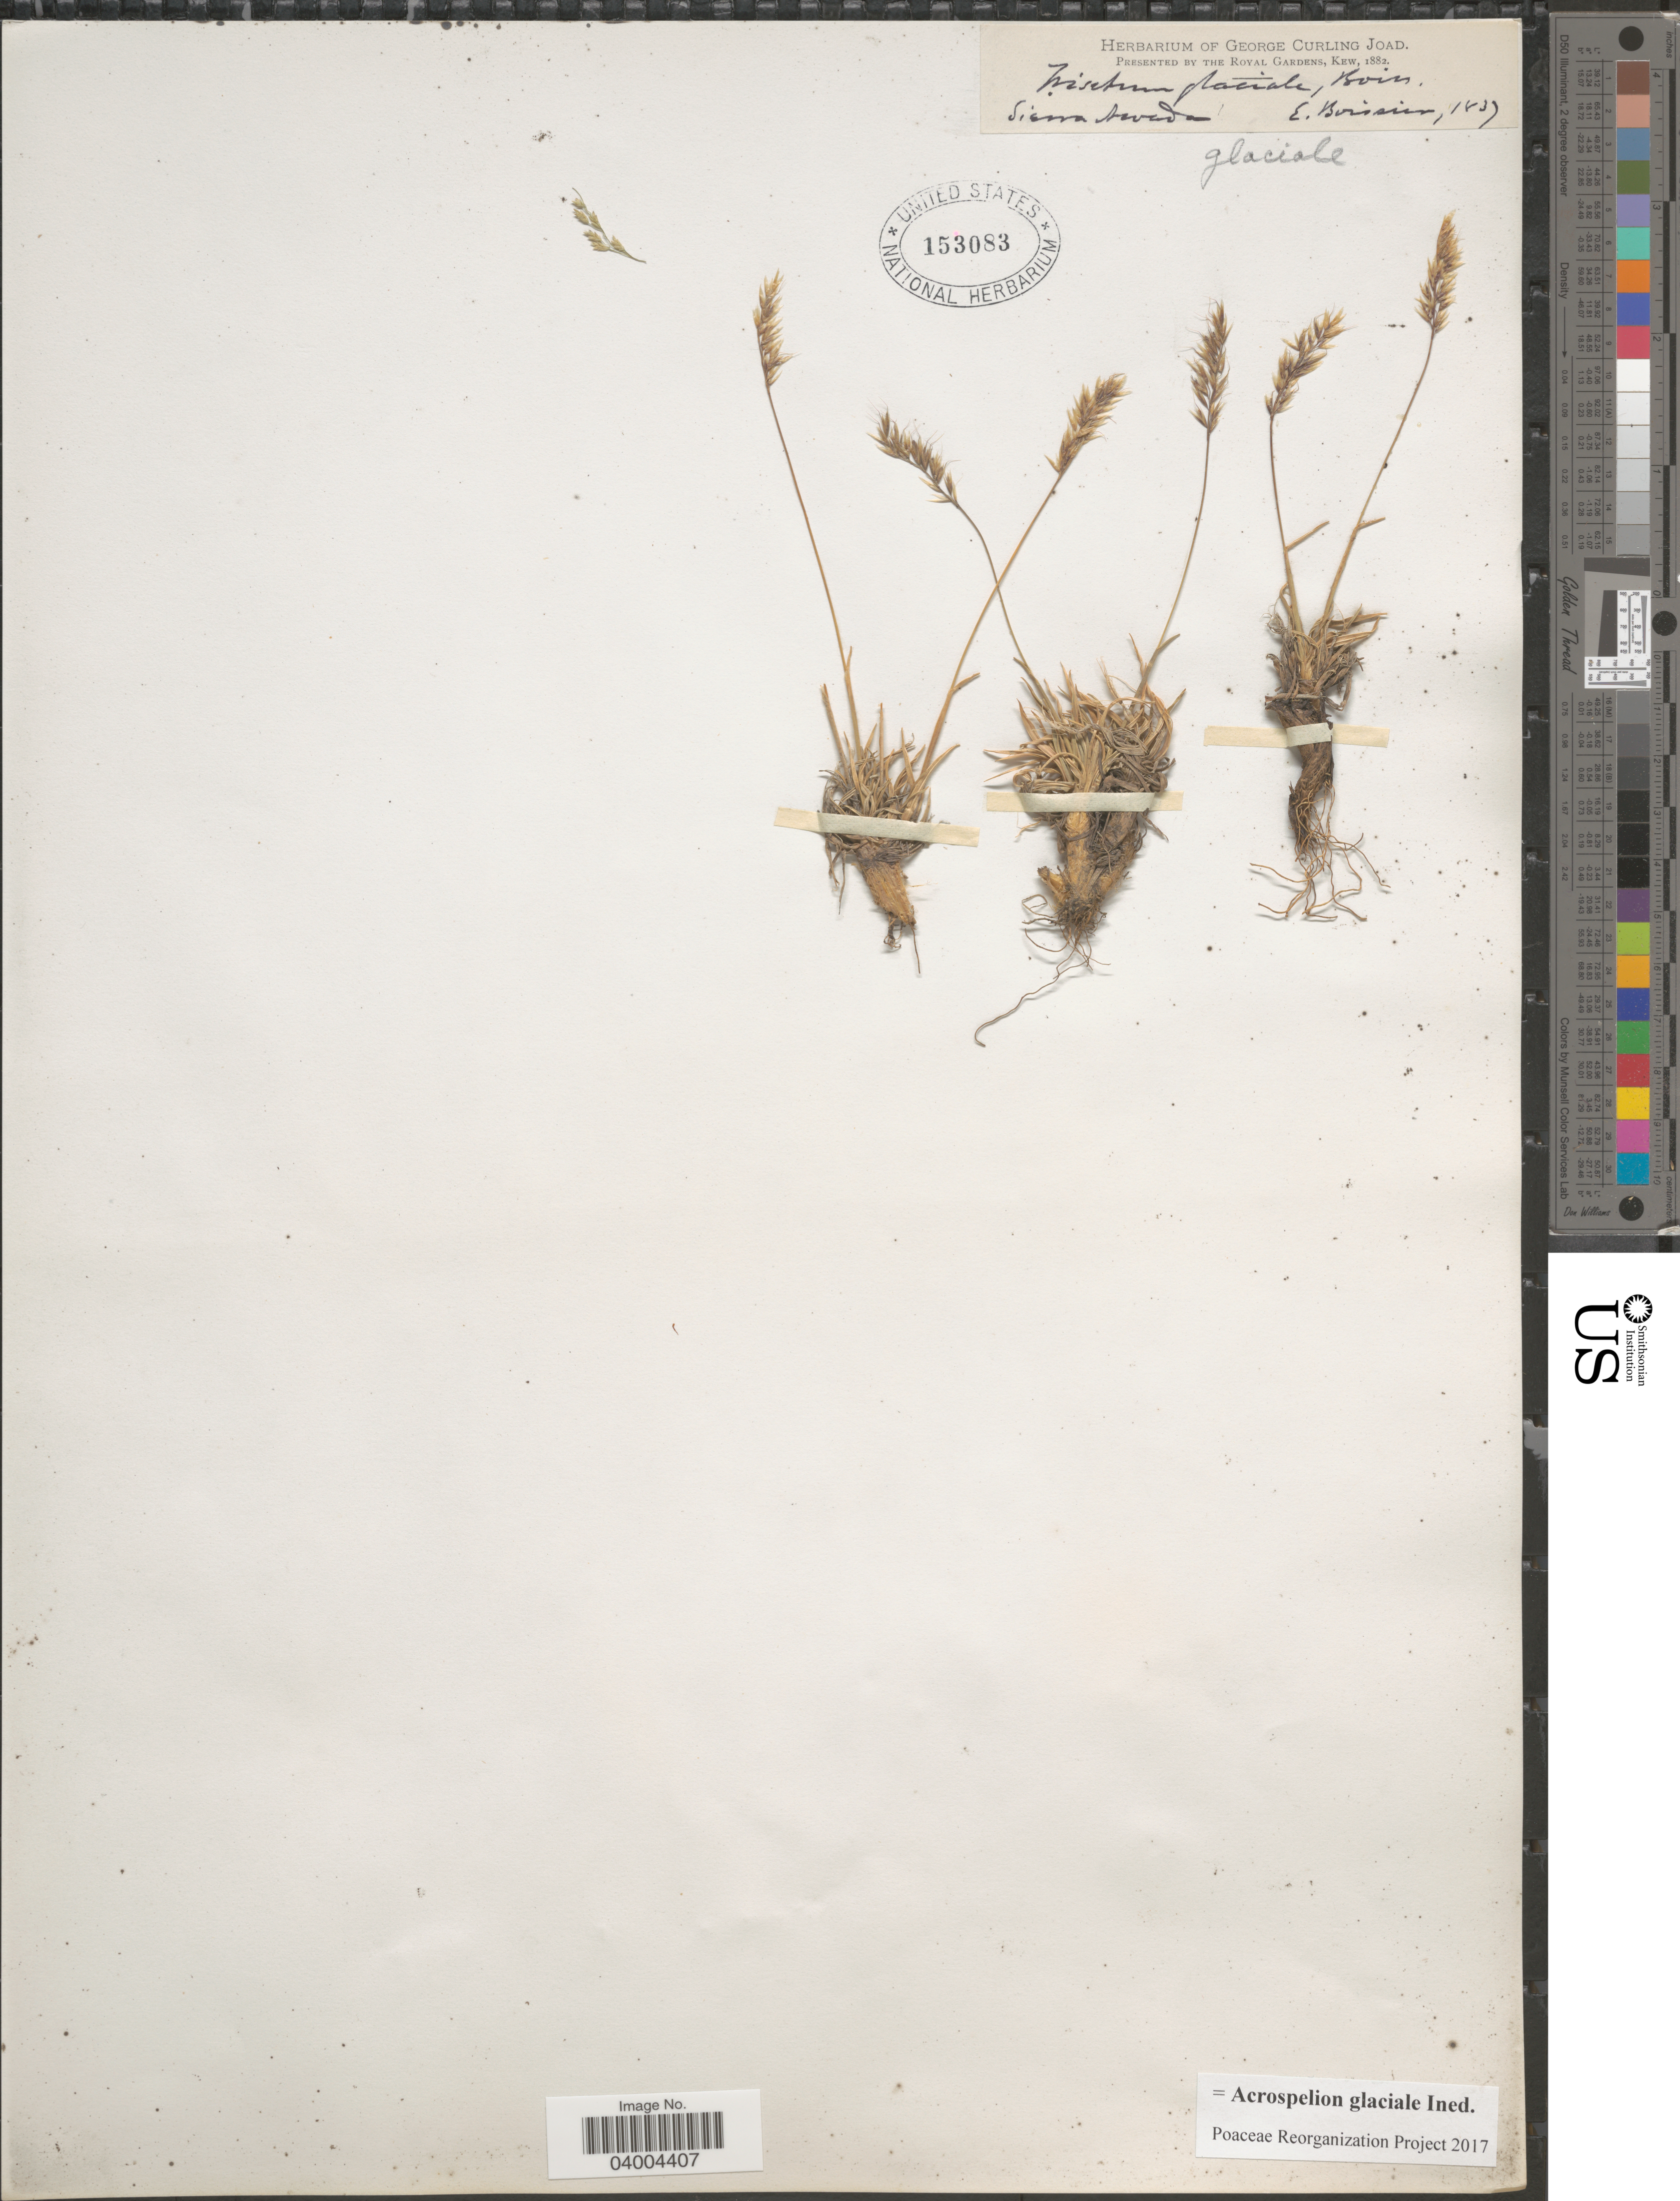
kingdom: Plantae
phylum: Tracheophyta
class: Liliopsida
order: Poales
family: Poaceae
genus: Acrospelion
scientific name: Acrospelion glaciale ined.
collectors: E. Boissier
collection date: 1837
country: Spain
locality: Sierra Nevada.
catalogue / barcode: US 153083